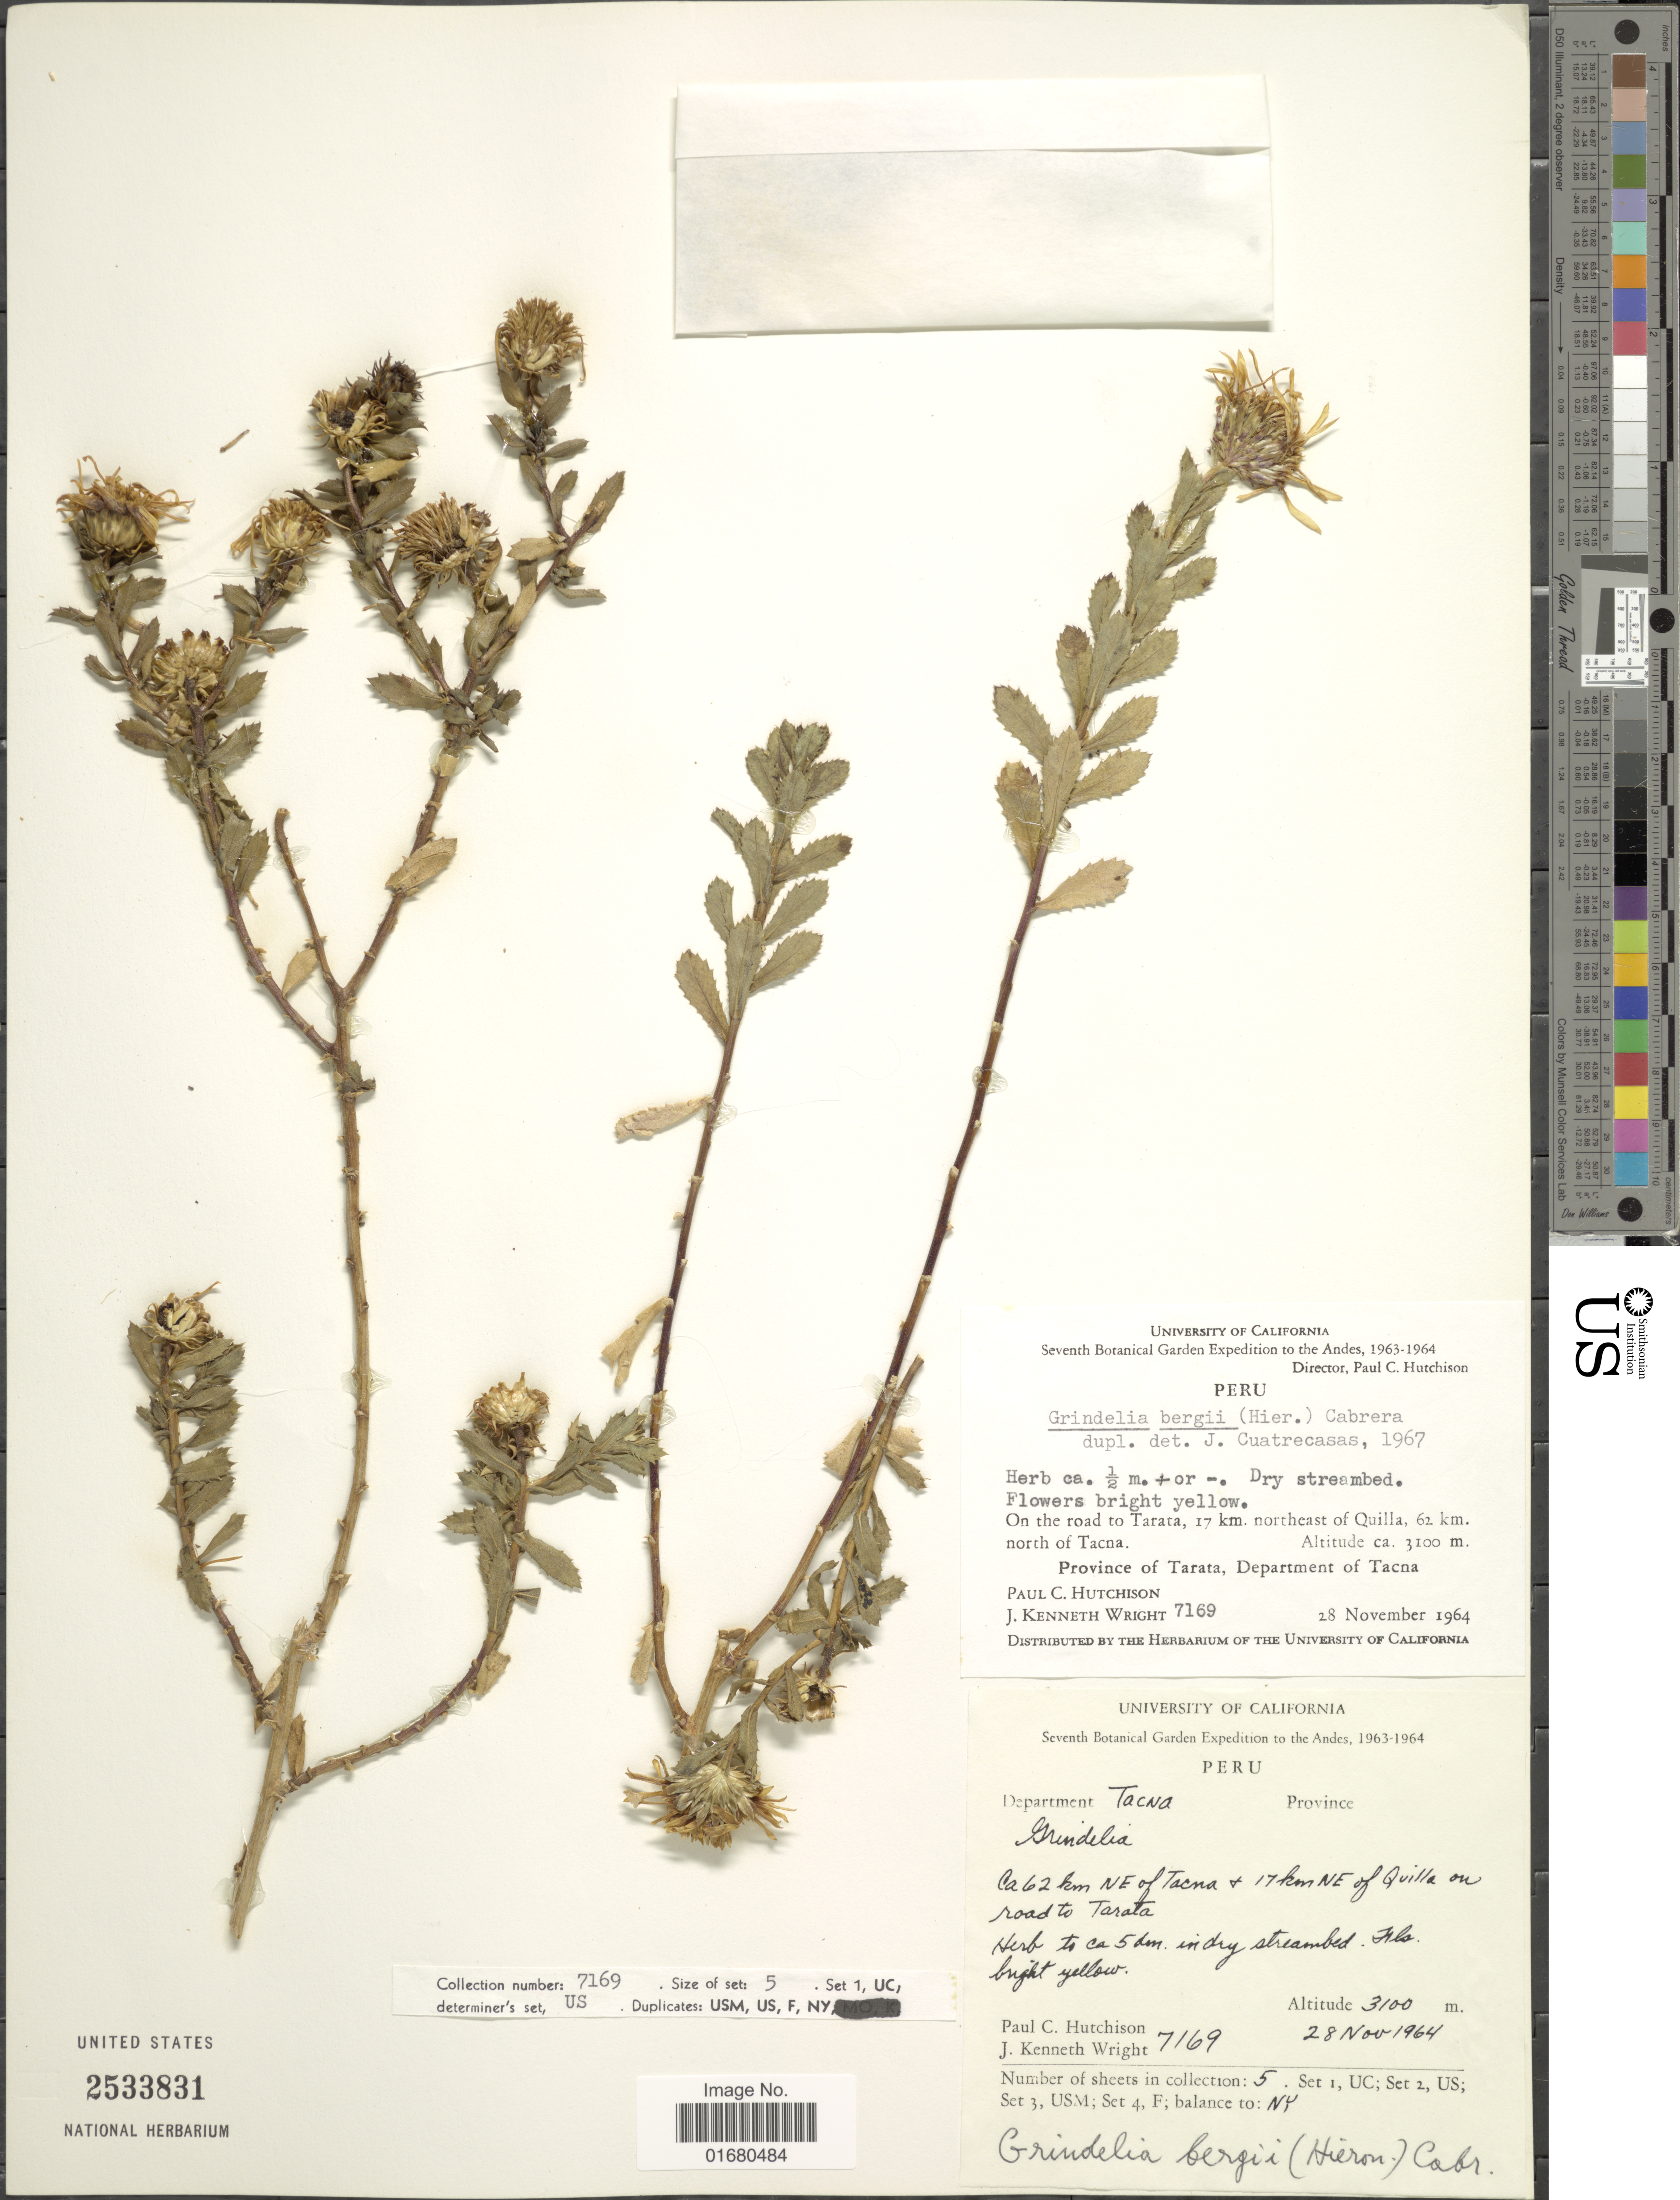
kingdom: Plantae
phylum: Tracheophyta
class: Magnoliopsida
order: Asterales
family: Asteraceae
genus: Grindelia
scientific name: Grindelia brachystephana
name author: Griseb.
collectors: P. C. Hutchison & J. K. Wright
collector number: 7169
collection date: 1964-11-28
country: Peru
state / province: Tacna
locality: Department of Tacna, Ca. 62 km NE of Tacna & 17 km NE of Quilla on road to Tarata, Andes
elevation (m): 3100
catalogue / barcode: US 2533831